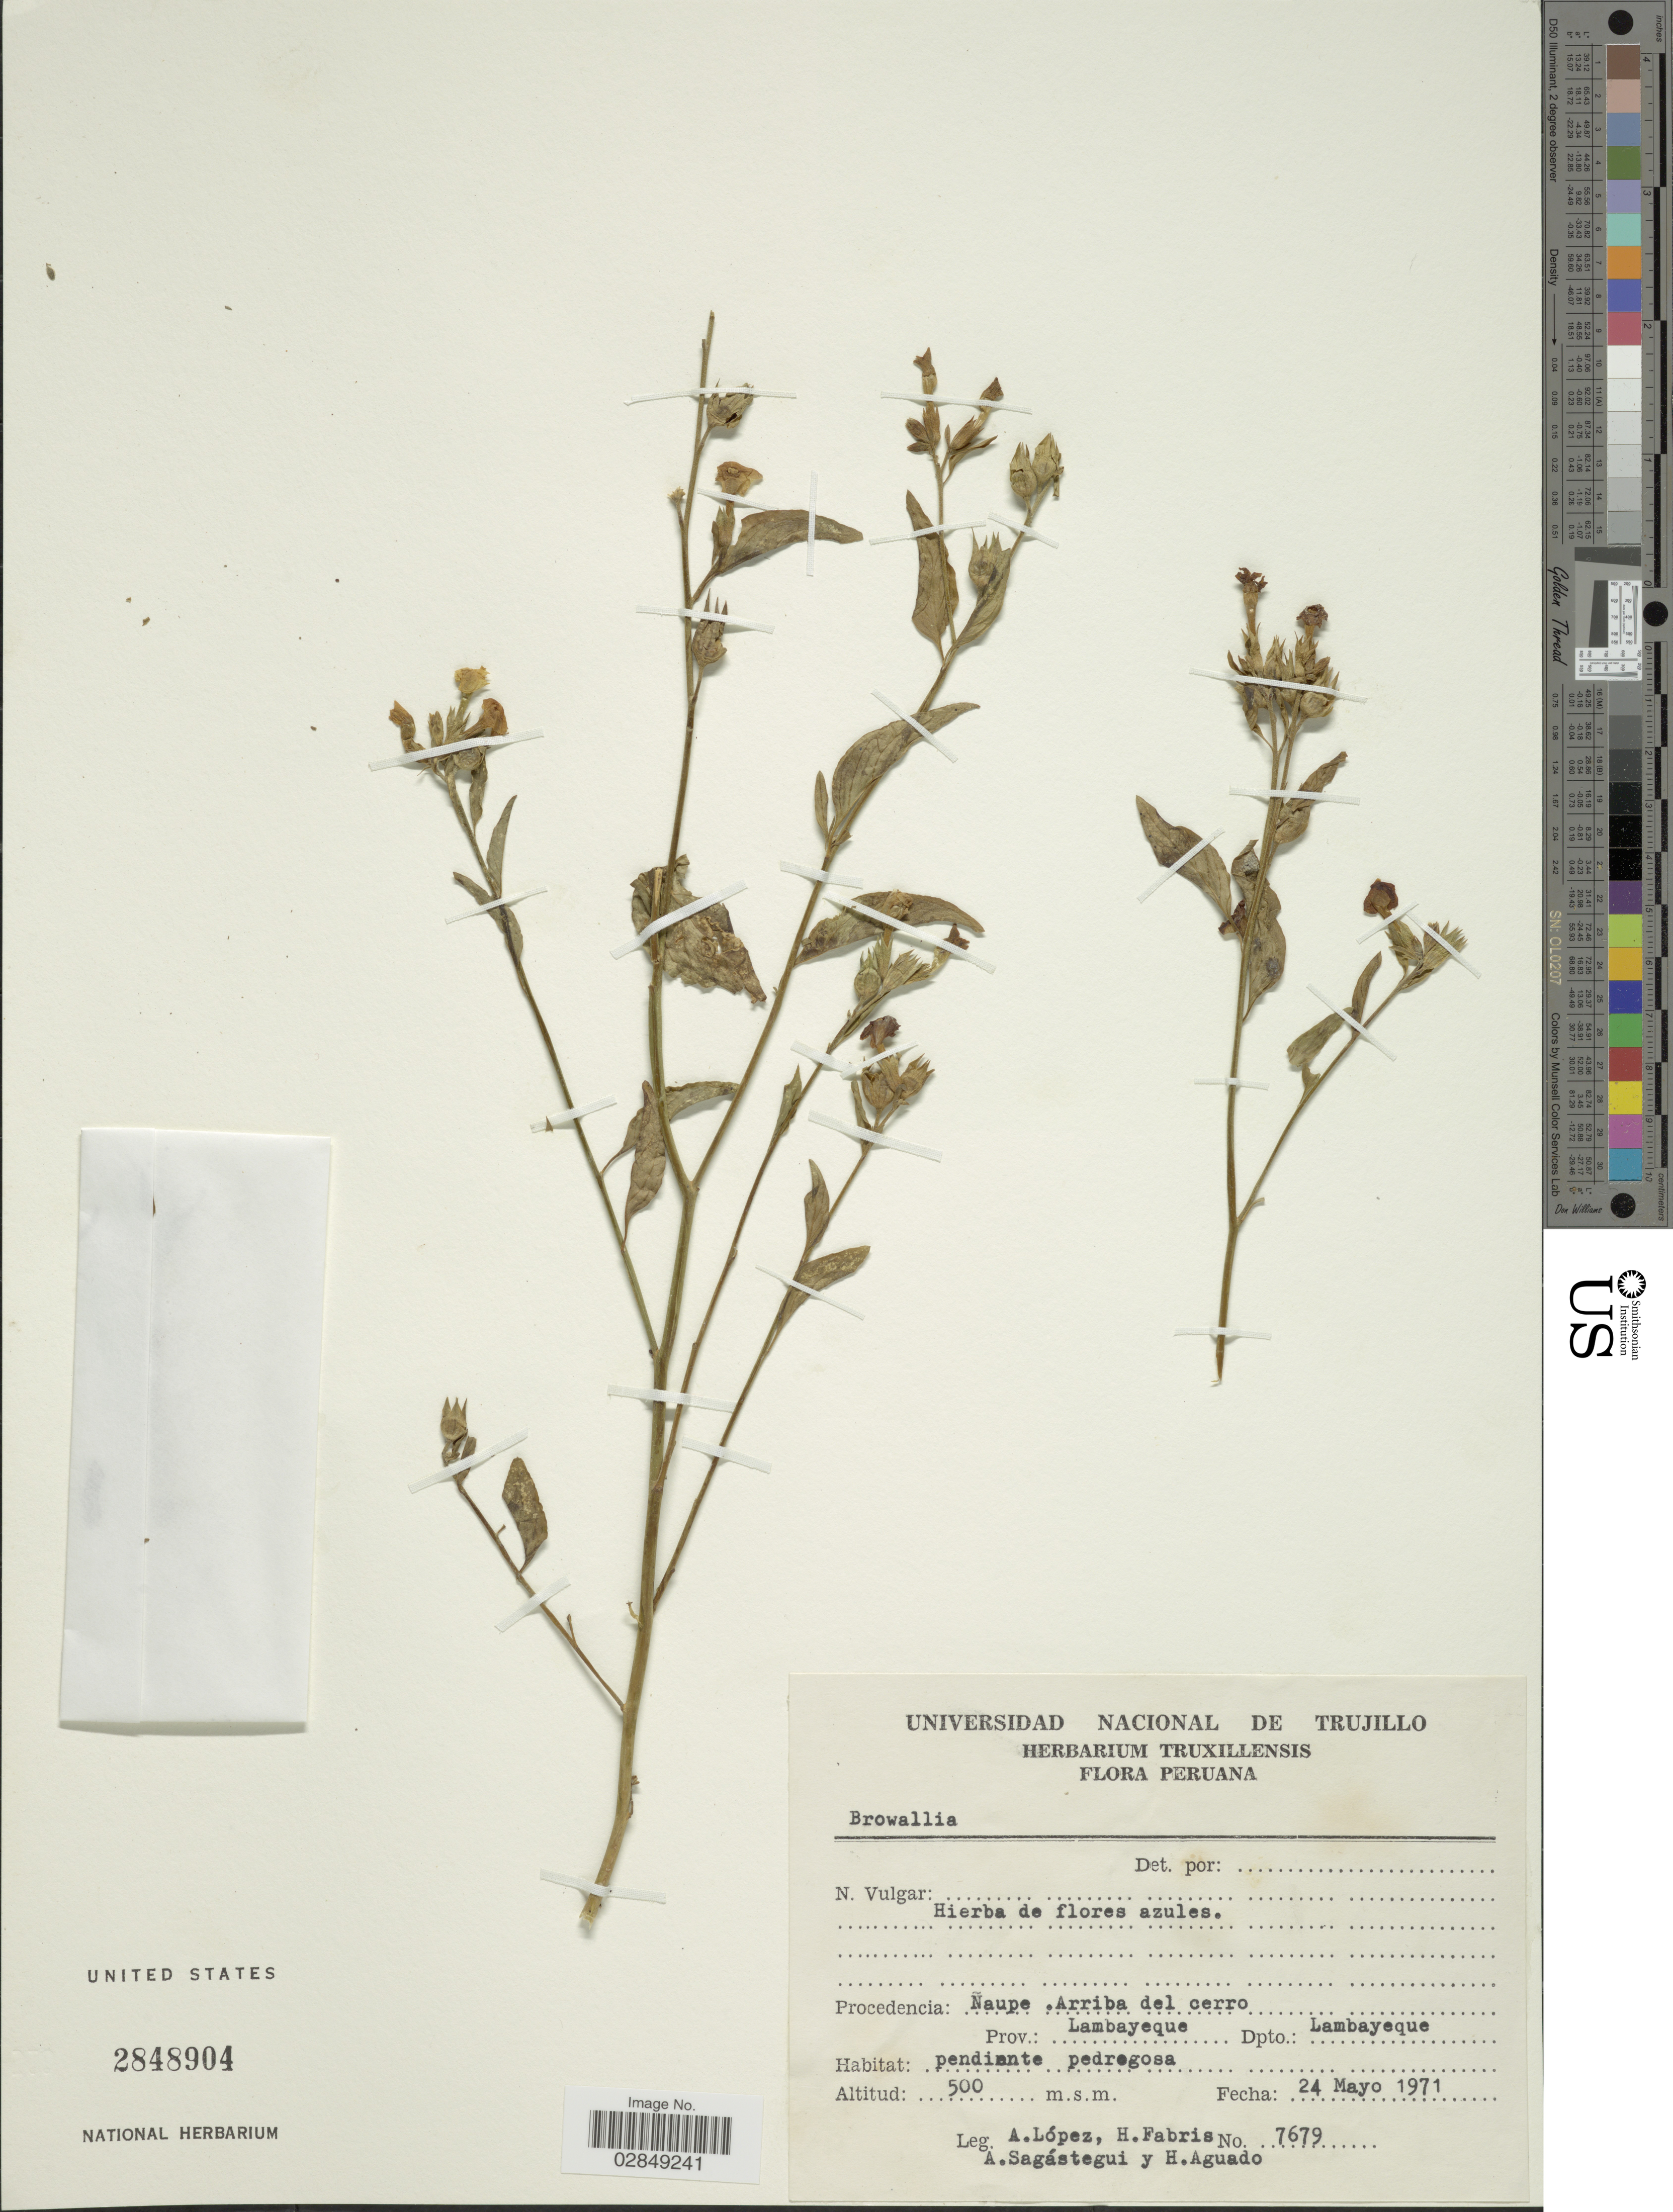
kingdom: Plantae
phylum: Tracheophyta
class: Magnoliopsida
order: Solanales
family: Solanaceae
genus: Browallia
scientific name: Browallia sp.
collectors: A. López M., H. Fabris, A. Sagastegui & H. Aguado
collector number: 7679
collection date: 1971-05-24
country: Peru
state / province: Lambayeque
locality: Ñaupe. Arriba del cerro. Dpto.: Lambayeque.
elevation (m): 500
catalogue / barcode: US 2848904